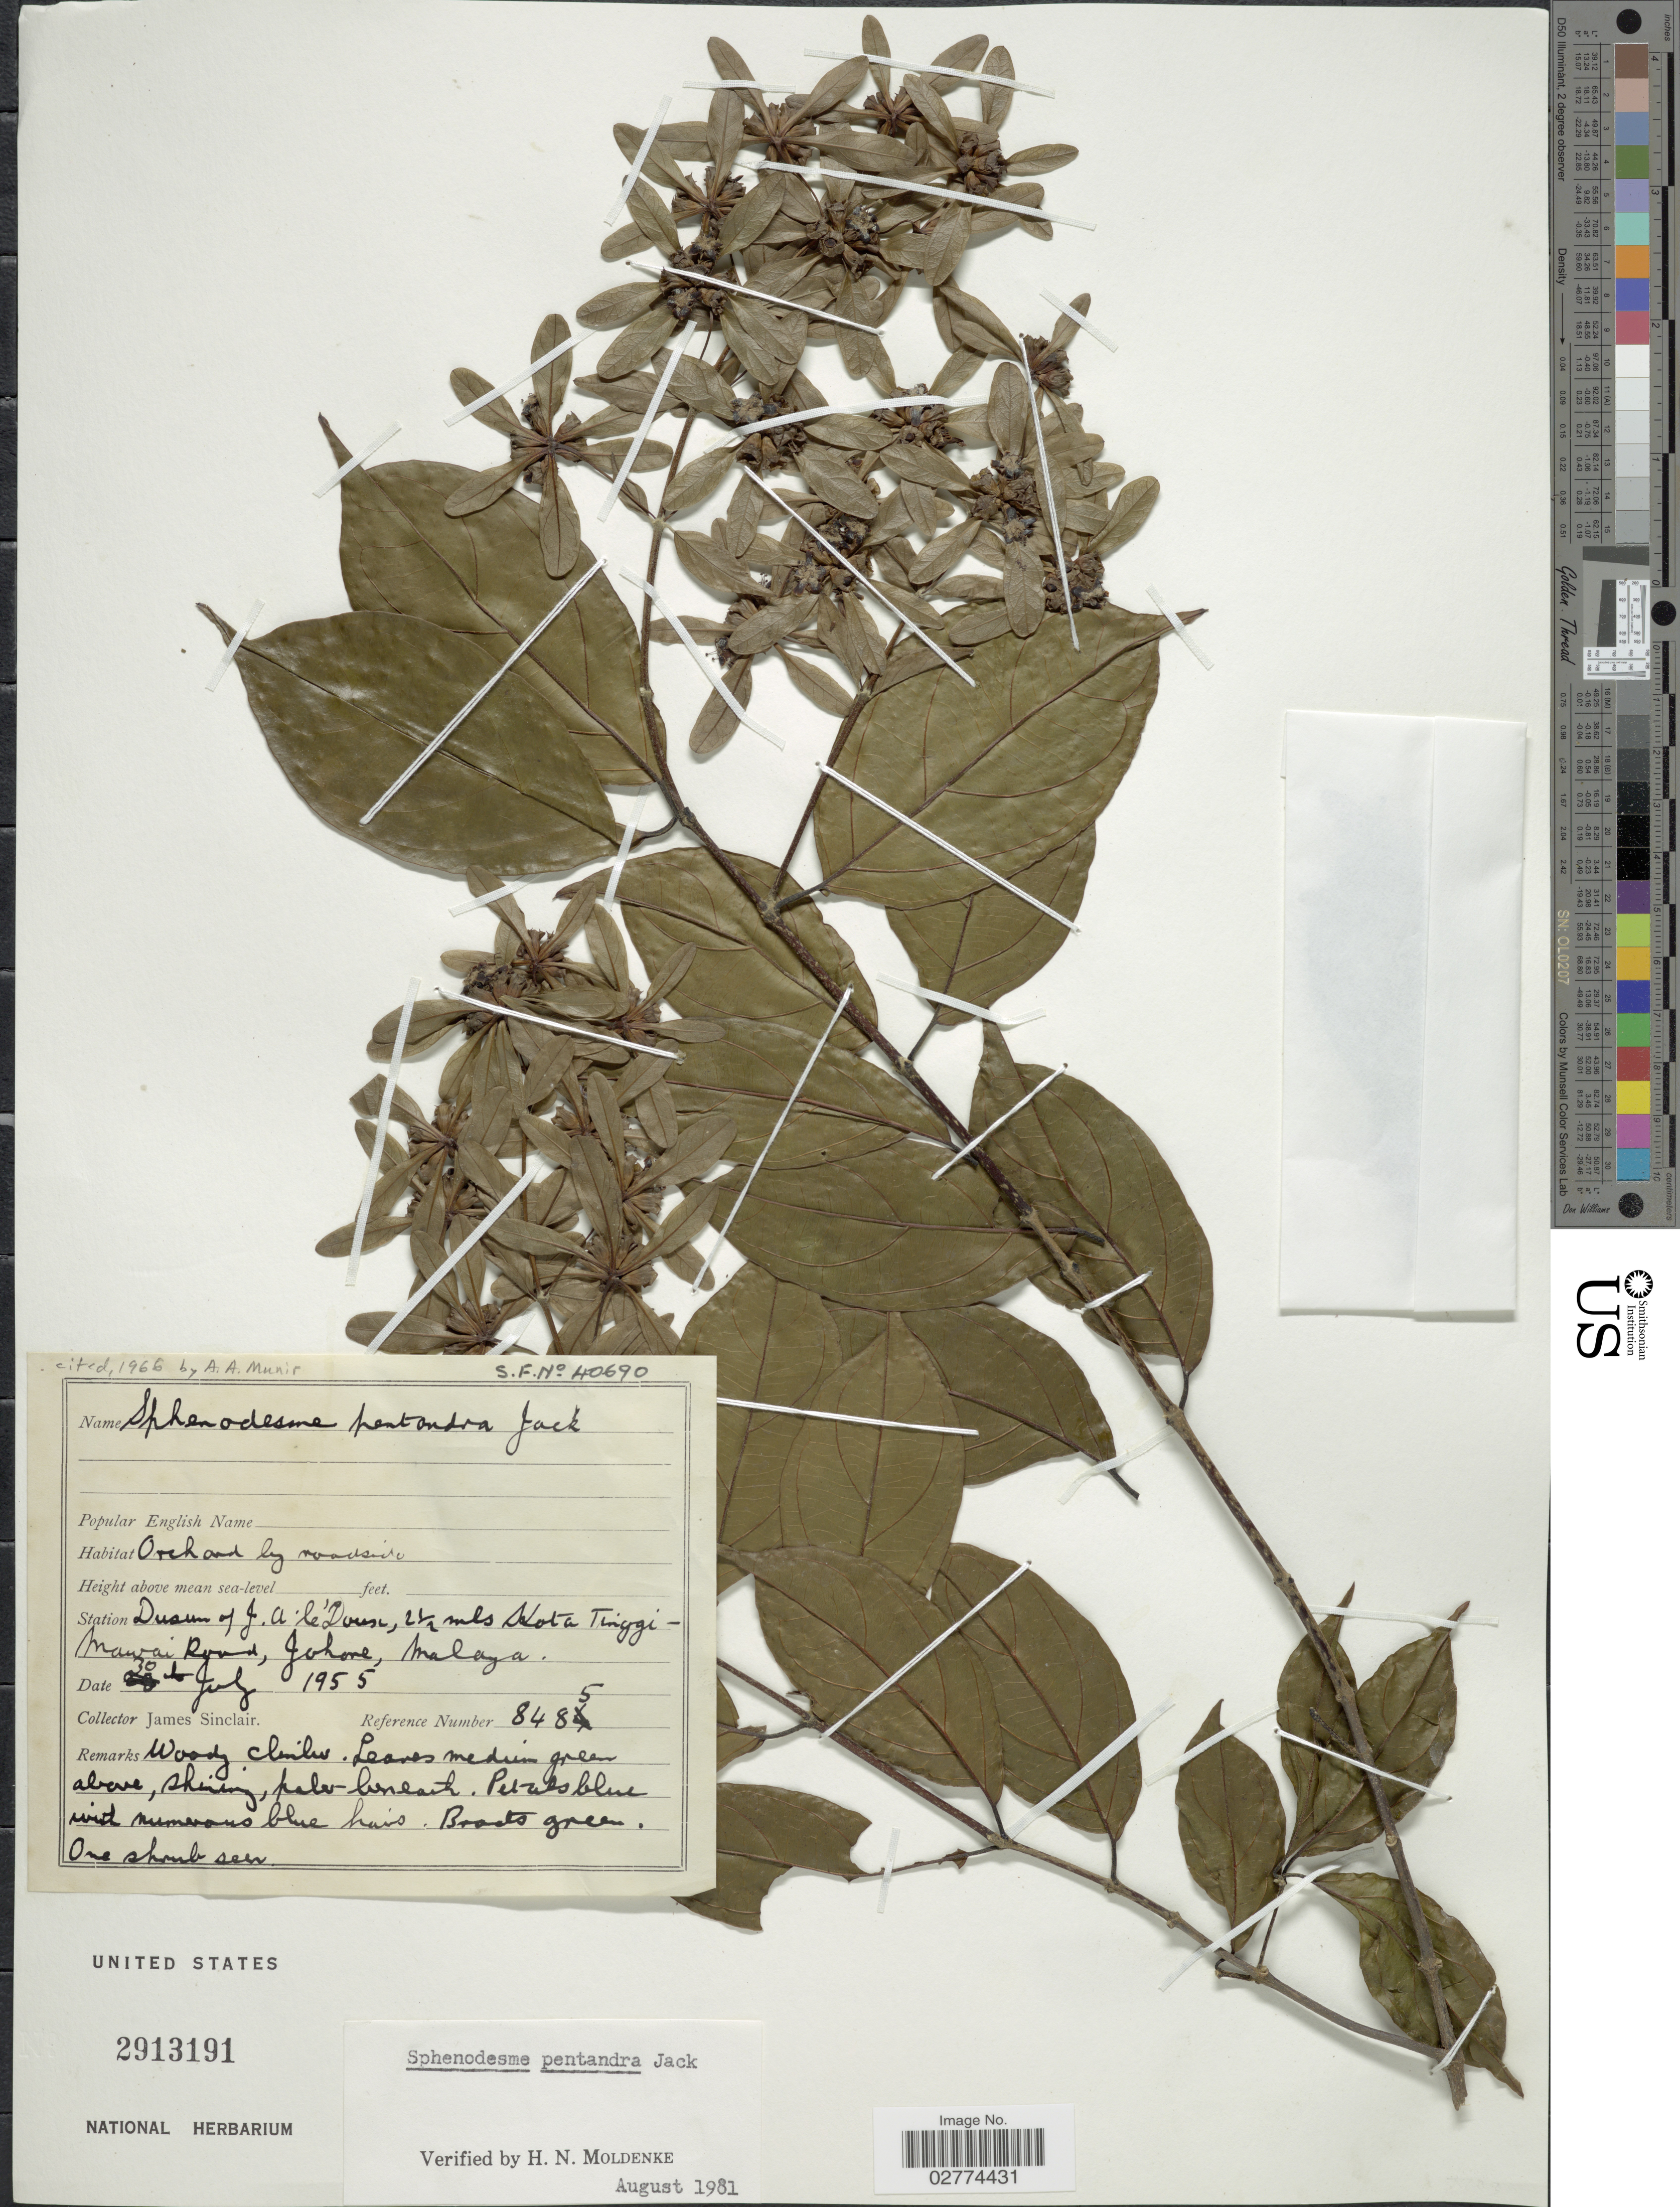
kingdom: Plantae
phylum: Tracheophyta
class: Magnoliopsida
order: Lamiales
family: Lamiaceae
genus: Sphenodesme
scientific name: Sphenodesme pentandra var. pentandra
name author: Jack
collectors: J. Sinclair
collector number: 8485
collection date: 1955-07-30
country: Malaysia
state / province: Johor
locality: Station Dusun of J.A. le'Douse, 2½ mls Kota Tinggi-Mawai Road, Johore, Malaya.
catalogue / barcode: US 2913191